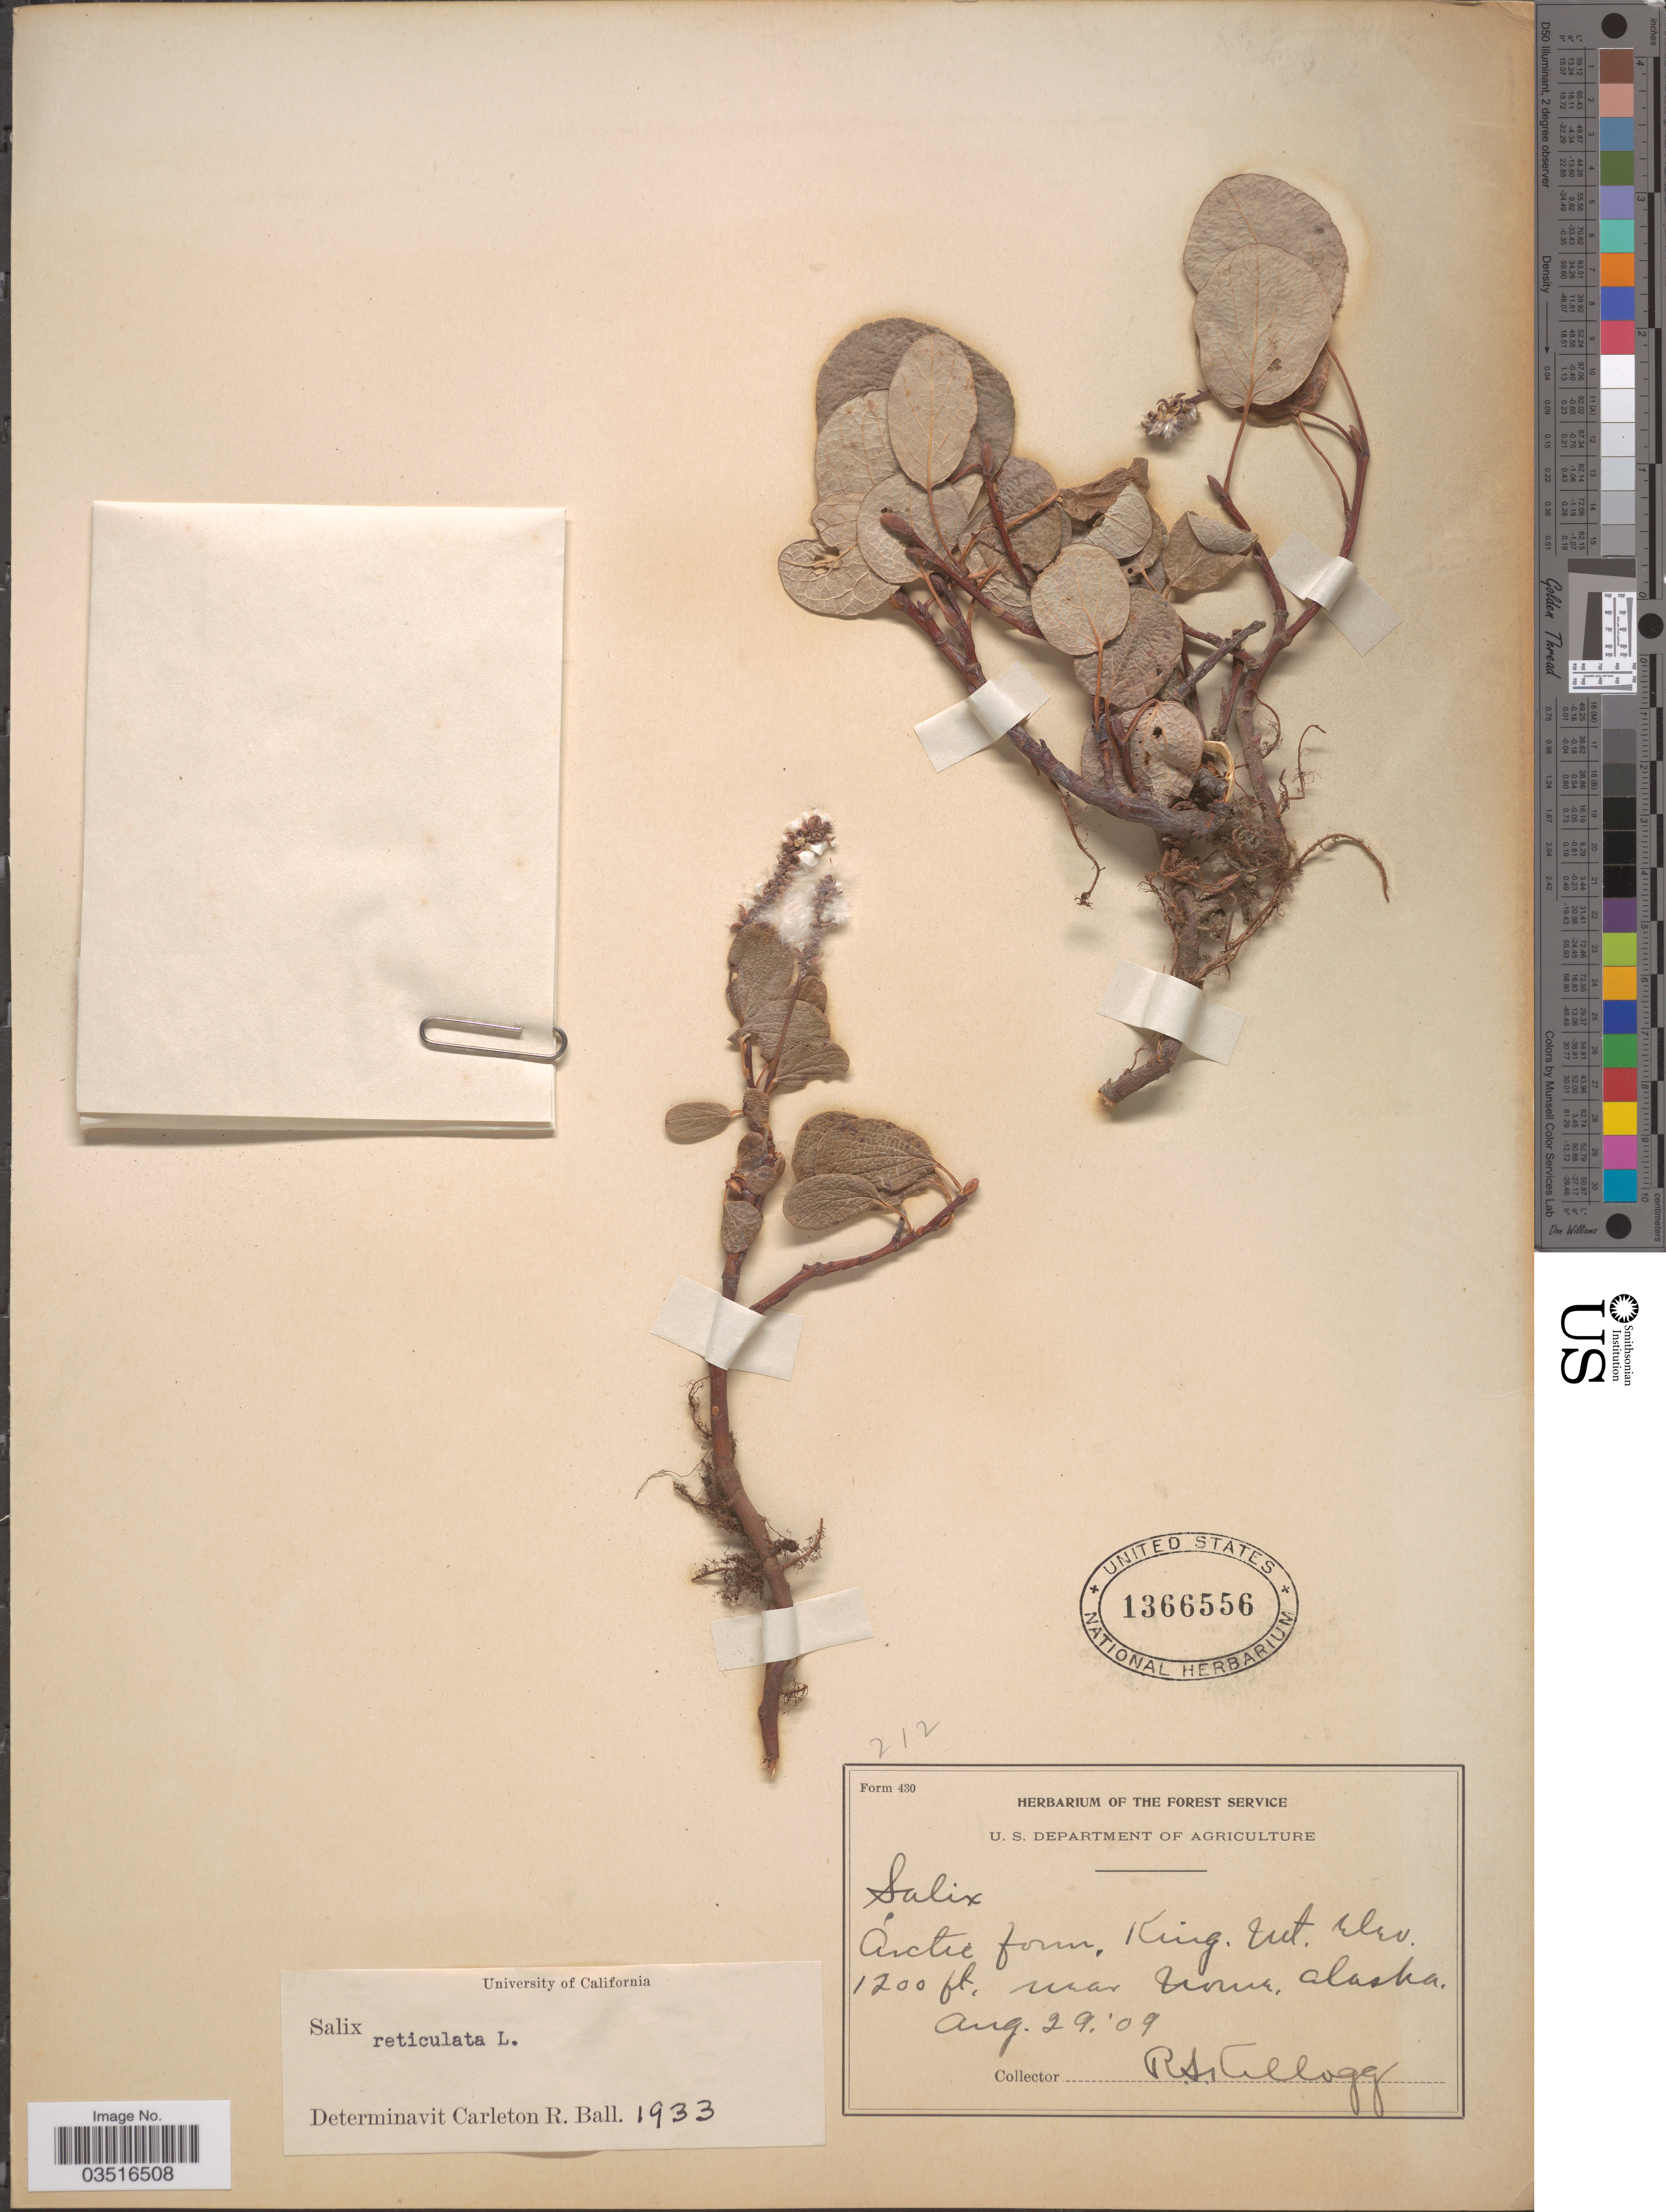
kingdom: Plantae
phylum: Tracheophyta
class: Magnoliopsida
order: Malpighiales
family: Salicaceae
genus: Salix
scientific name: Salix reticulata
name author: L.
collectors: R. Kellogg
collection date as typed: Transcribed d/m/y: 29/8/9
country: United States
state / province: Alaska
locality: Arctic form. King Mt. Near Nome.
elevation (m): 366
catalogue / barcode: US 1366556